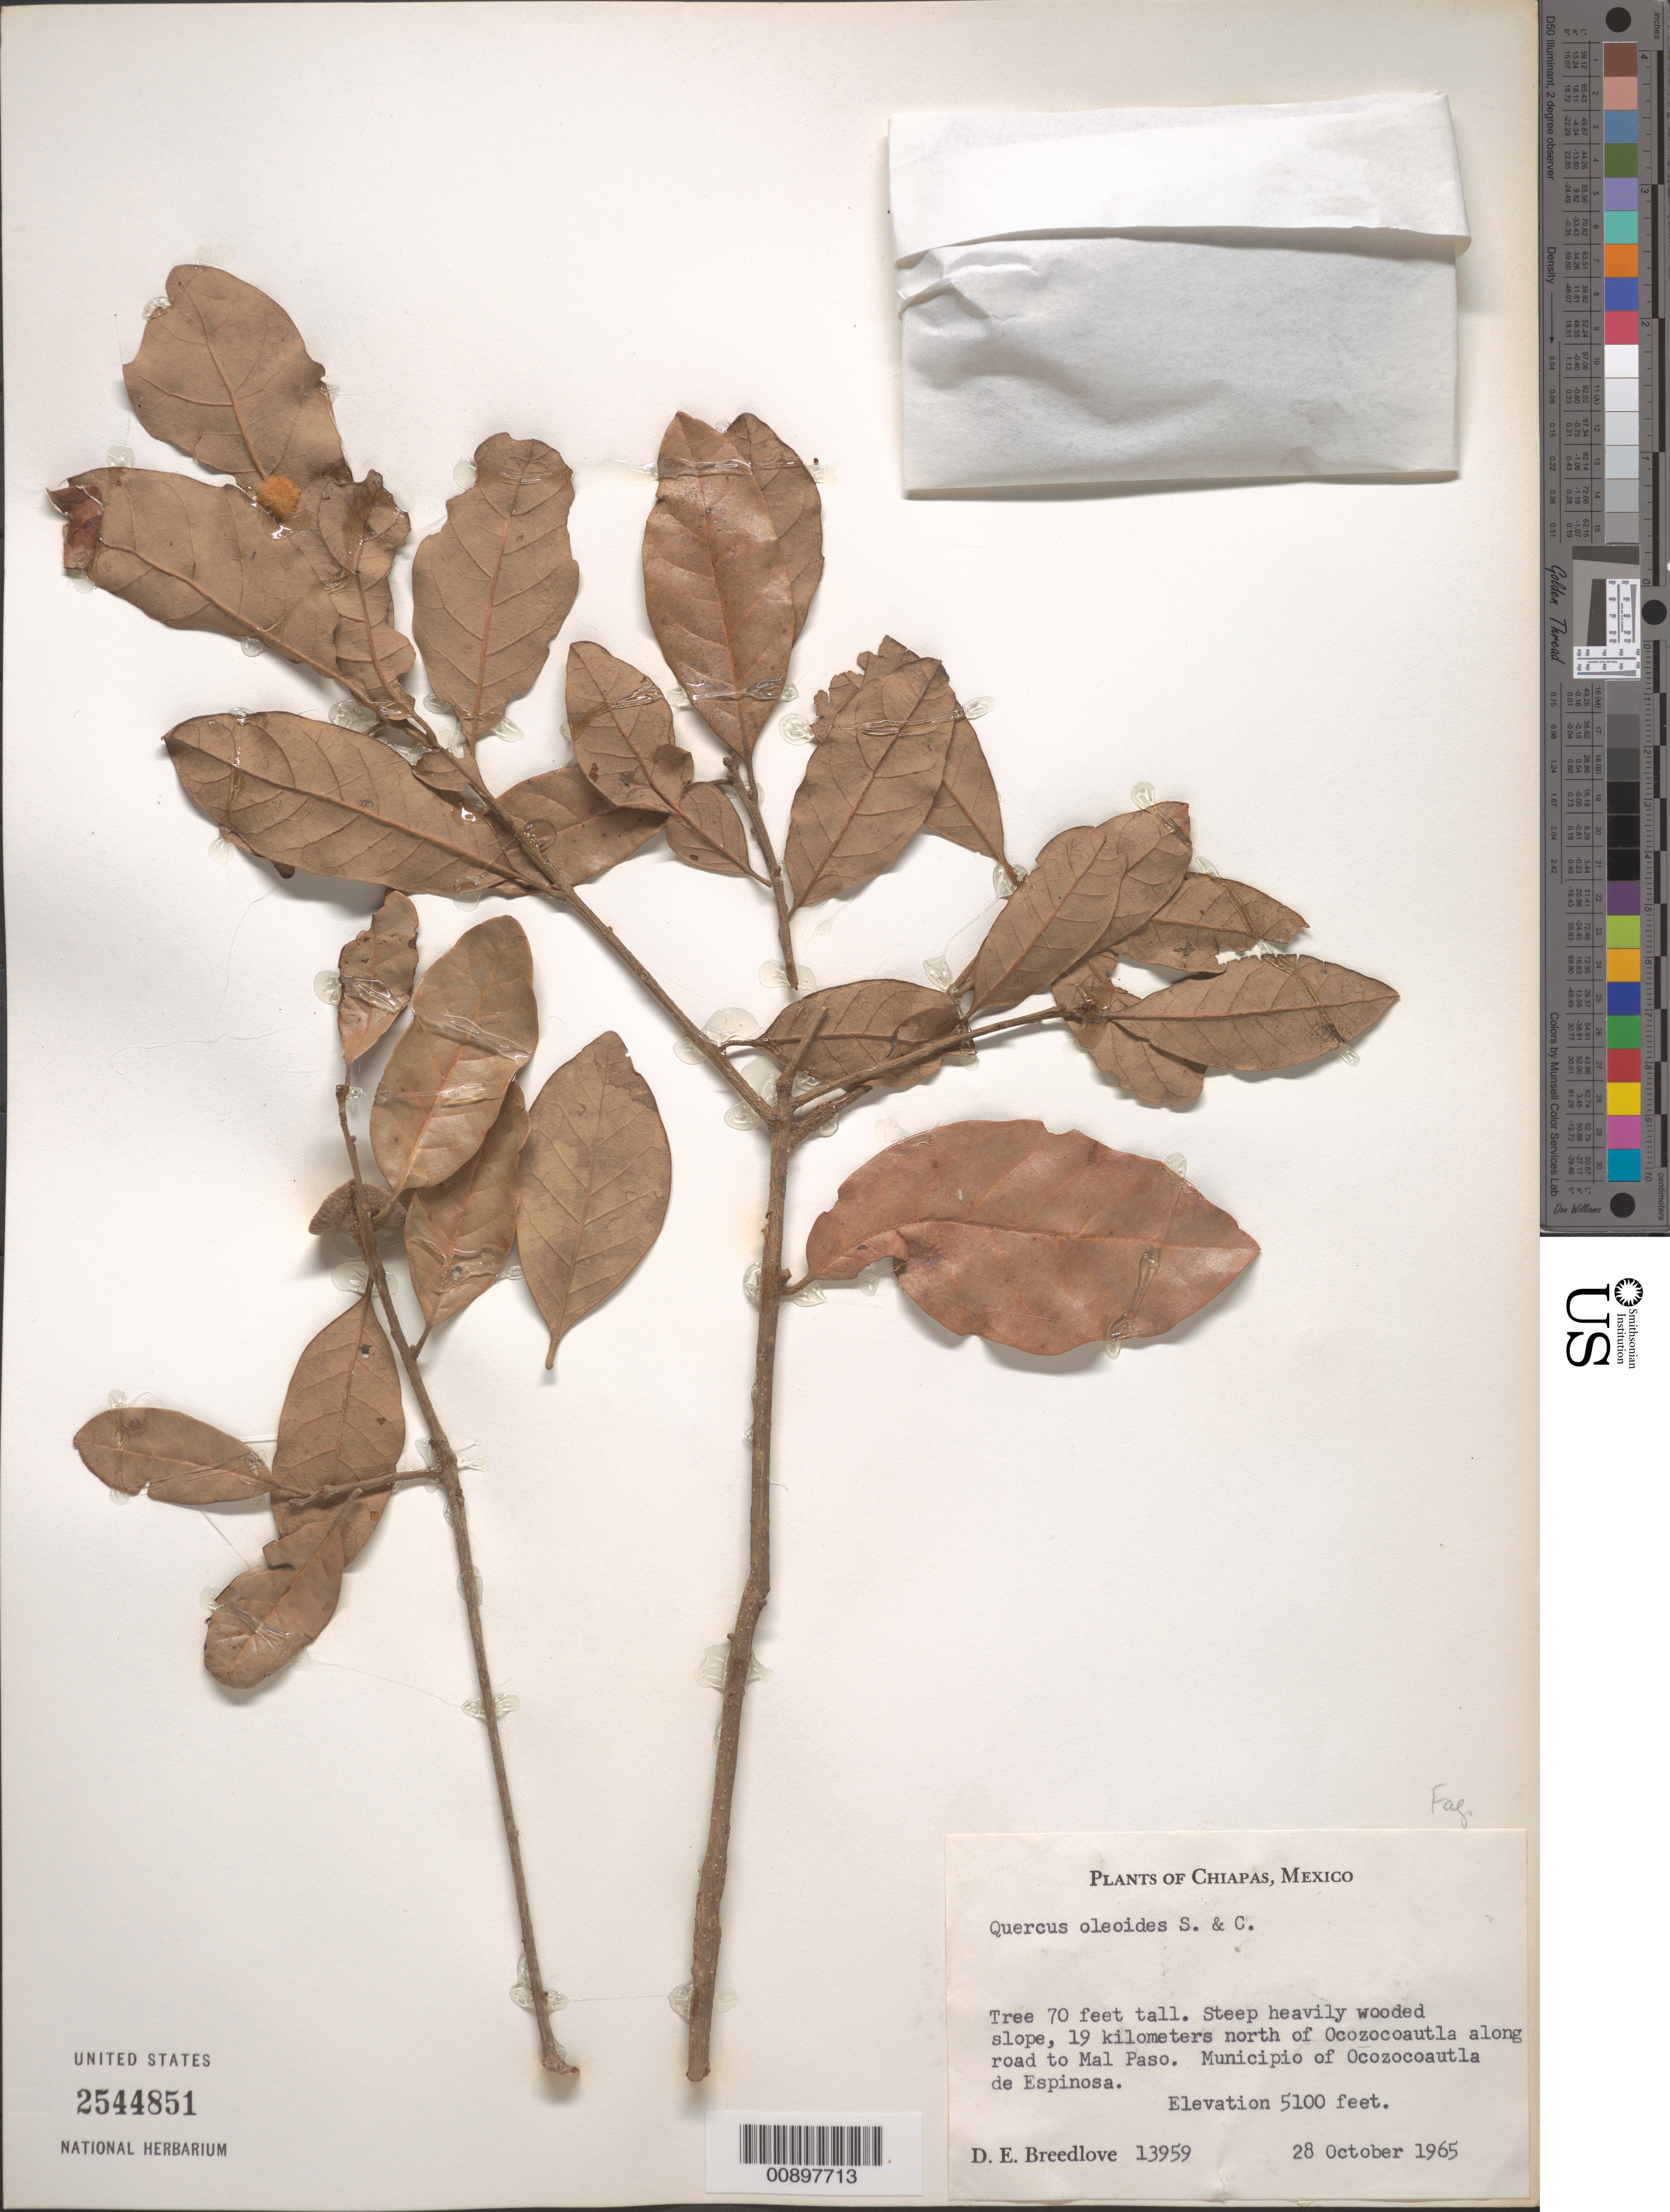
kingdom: Plantae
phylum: Tracheophyta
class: Magnoliopsida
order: Fagales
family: Fagaceae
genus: Quercus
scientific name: Quercus oleoides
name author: Schltdl. & Cham.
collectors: D. E. Breedlove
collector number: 13959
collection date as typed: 28 Oct 1965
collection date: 1965-10-28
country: Mexico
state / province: Chiapas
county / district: Ocozocoautla de Espinosa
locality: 19 kilometers north of Ocozocoautla along road to Mal Paso. Municipio of Ocozocoautla de Espinosa. Oaxaca.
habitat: Steep heavily wooded slope.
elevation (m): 1554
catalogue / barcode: US 2544851